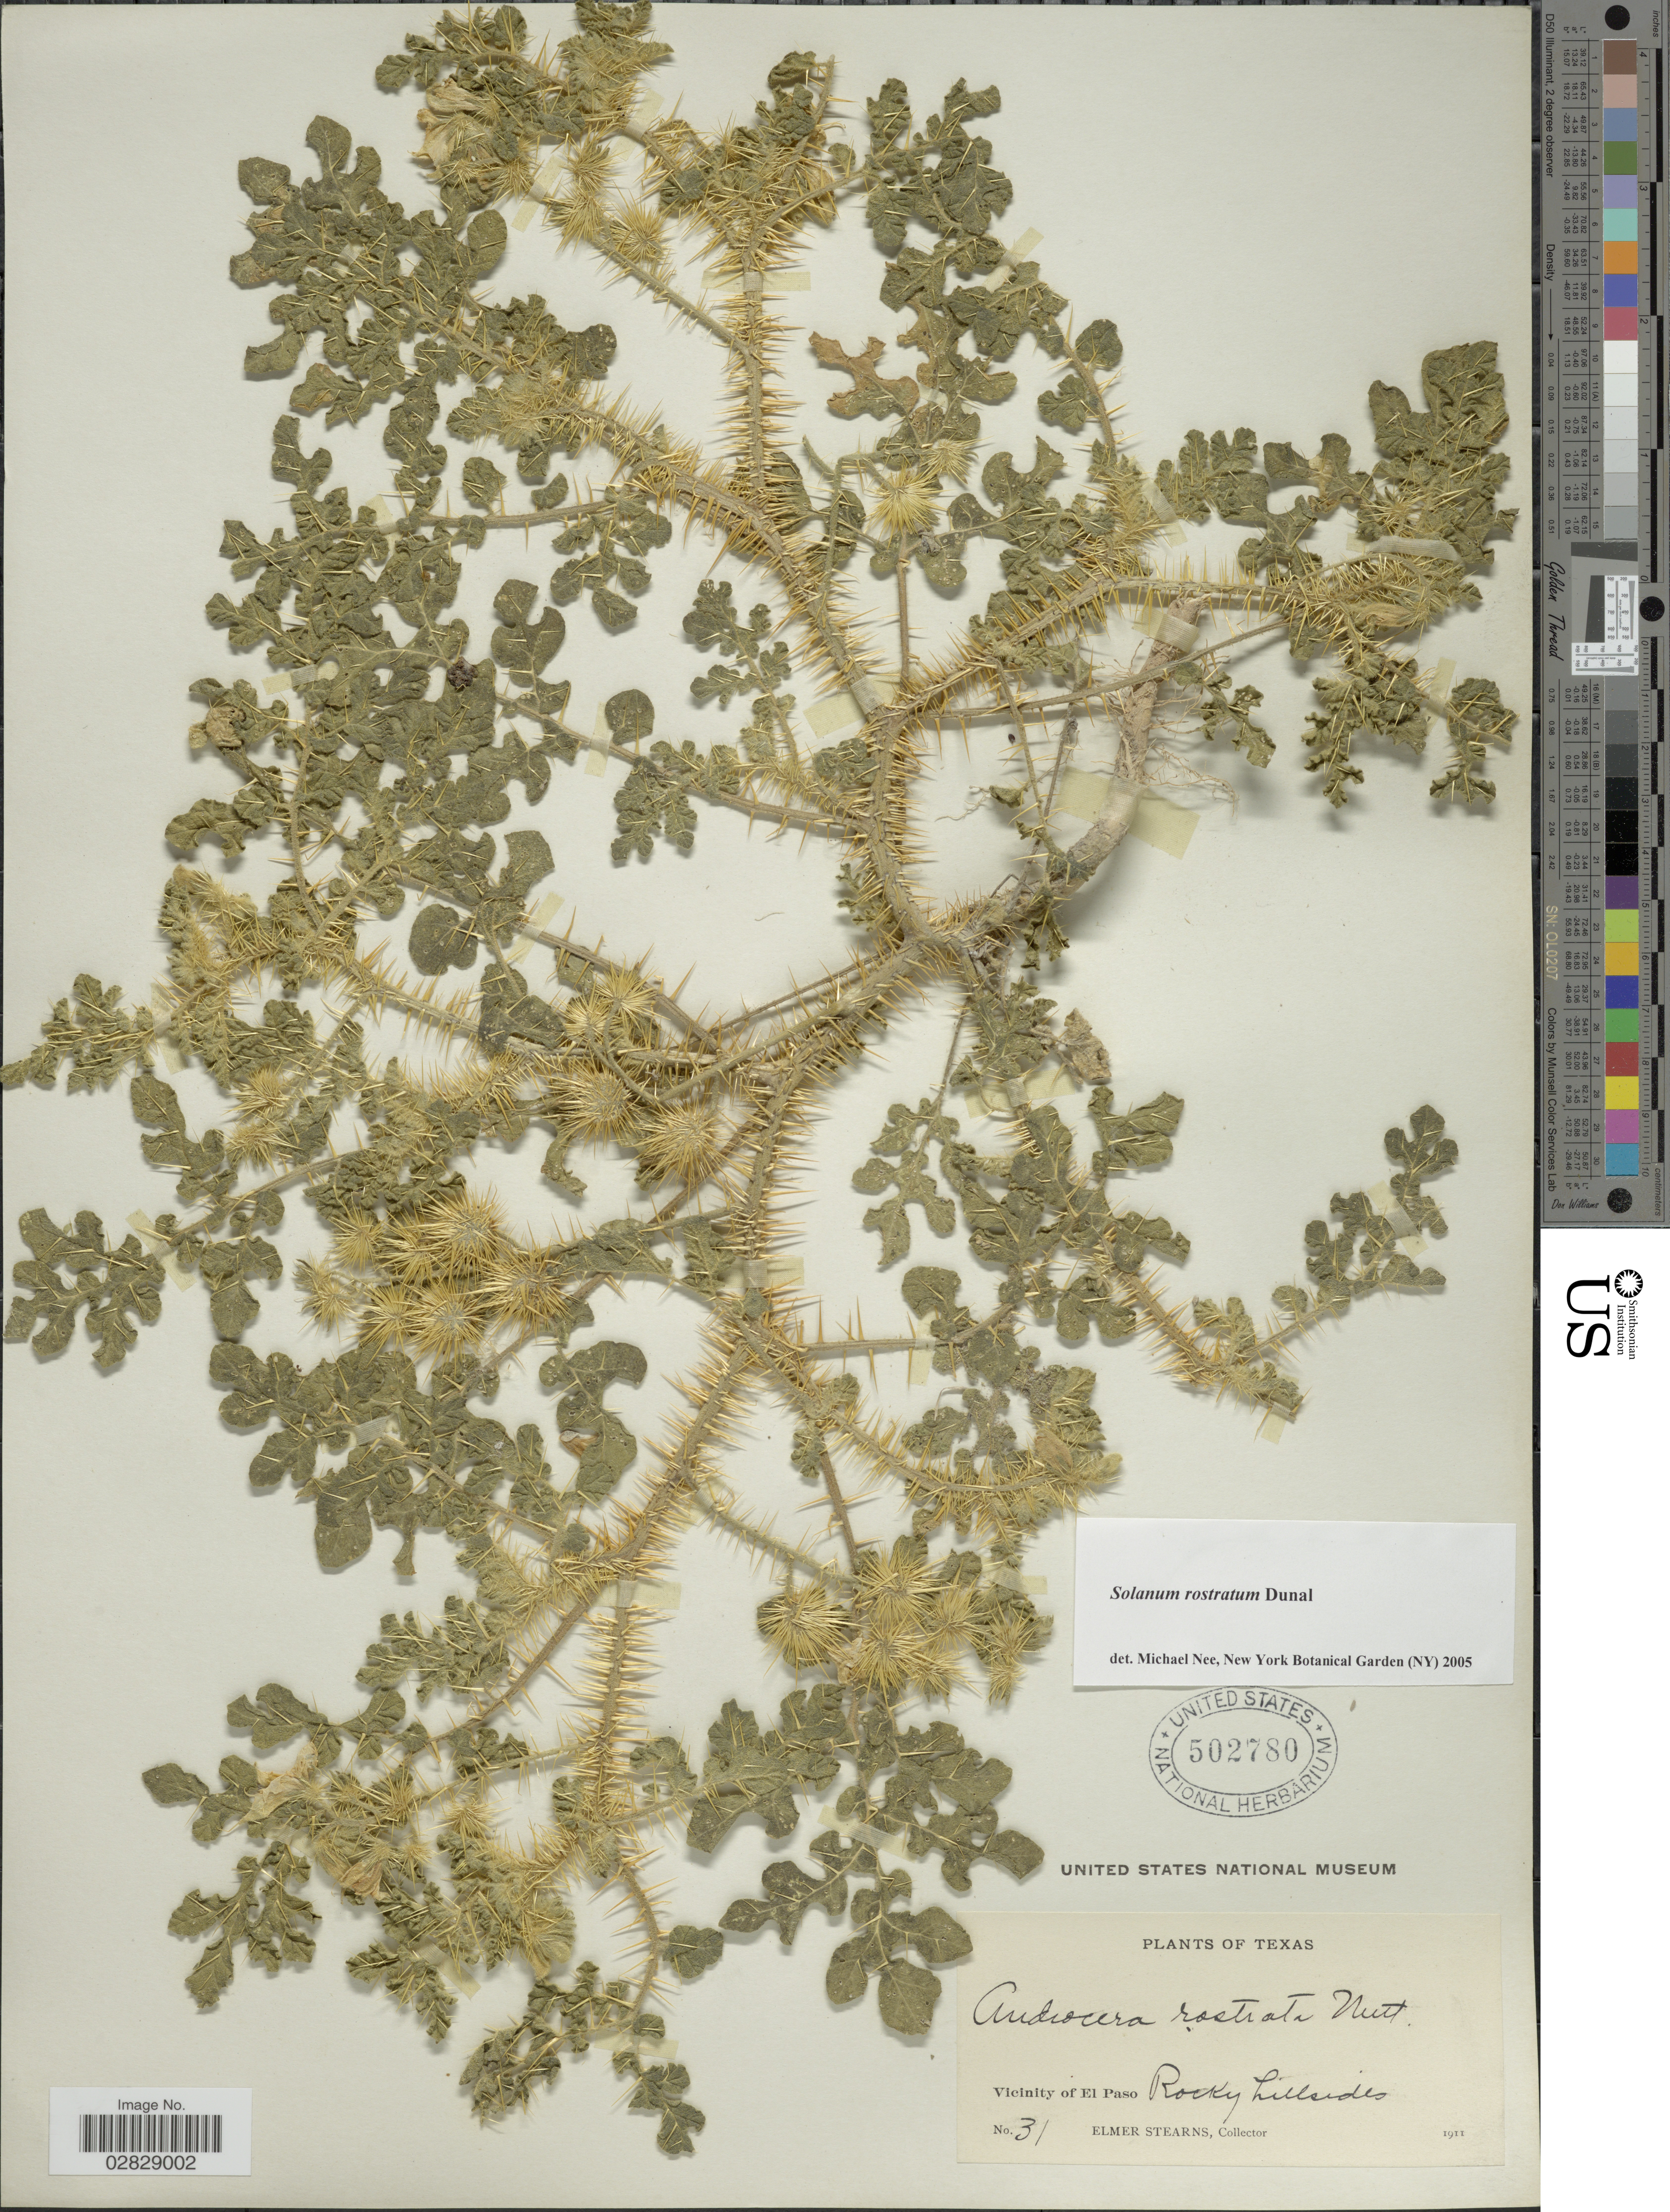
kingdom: Plantae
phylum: Tracheophyta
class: Magnoliopsida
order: Solanales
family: Solanaceae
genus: Solanum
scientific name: Solanum rostratum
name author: Dunal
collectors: E. Stearns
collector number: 31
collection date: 1911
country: United States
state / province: Texas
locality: Vicinity of El Paso.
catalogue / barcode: US 502780